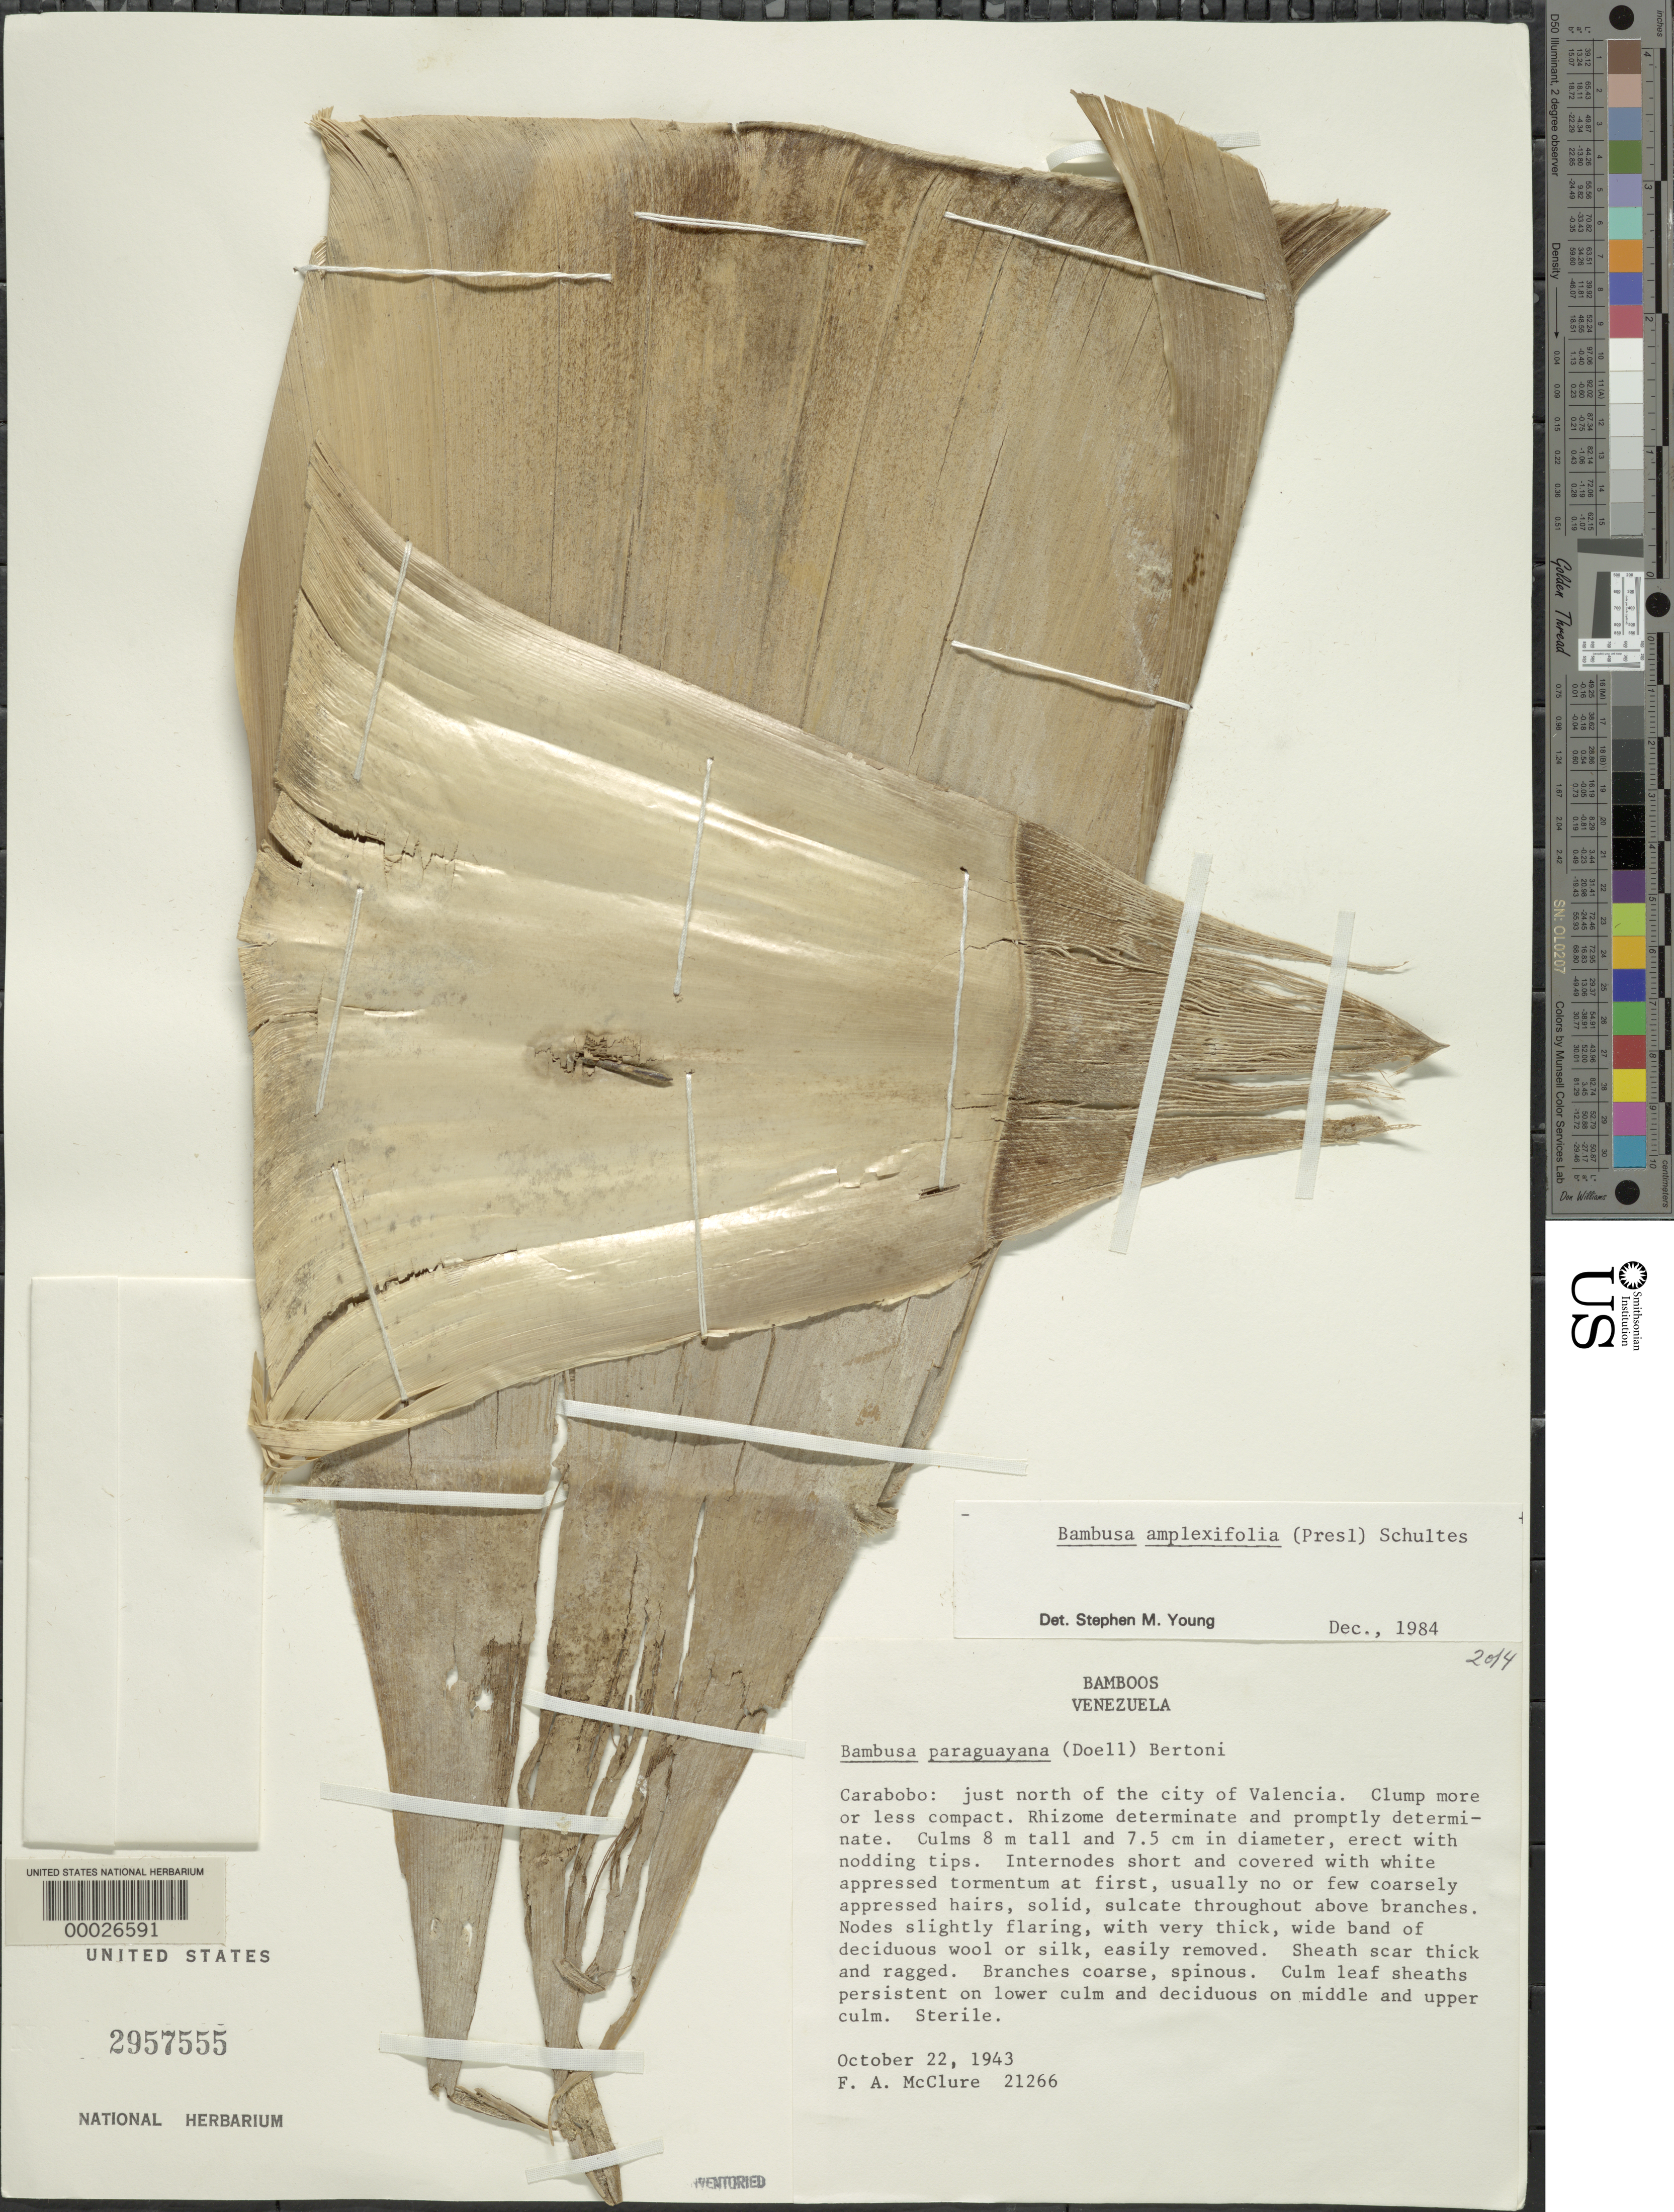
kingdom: Plantae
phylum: Tracheophyta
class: Liliopsida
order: Poales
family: Poaceae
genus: Guadua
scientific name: Guadua amplexifolia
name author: J. Presl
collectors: F. A. McClure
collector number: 21266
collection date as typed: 22 Oct 1943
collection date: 1943-10-22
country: Venezuela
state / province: Carabobo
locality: Valencia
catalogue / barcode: US 2957555